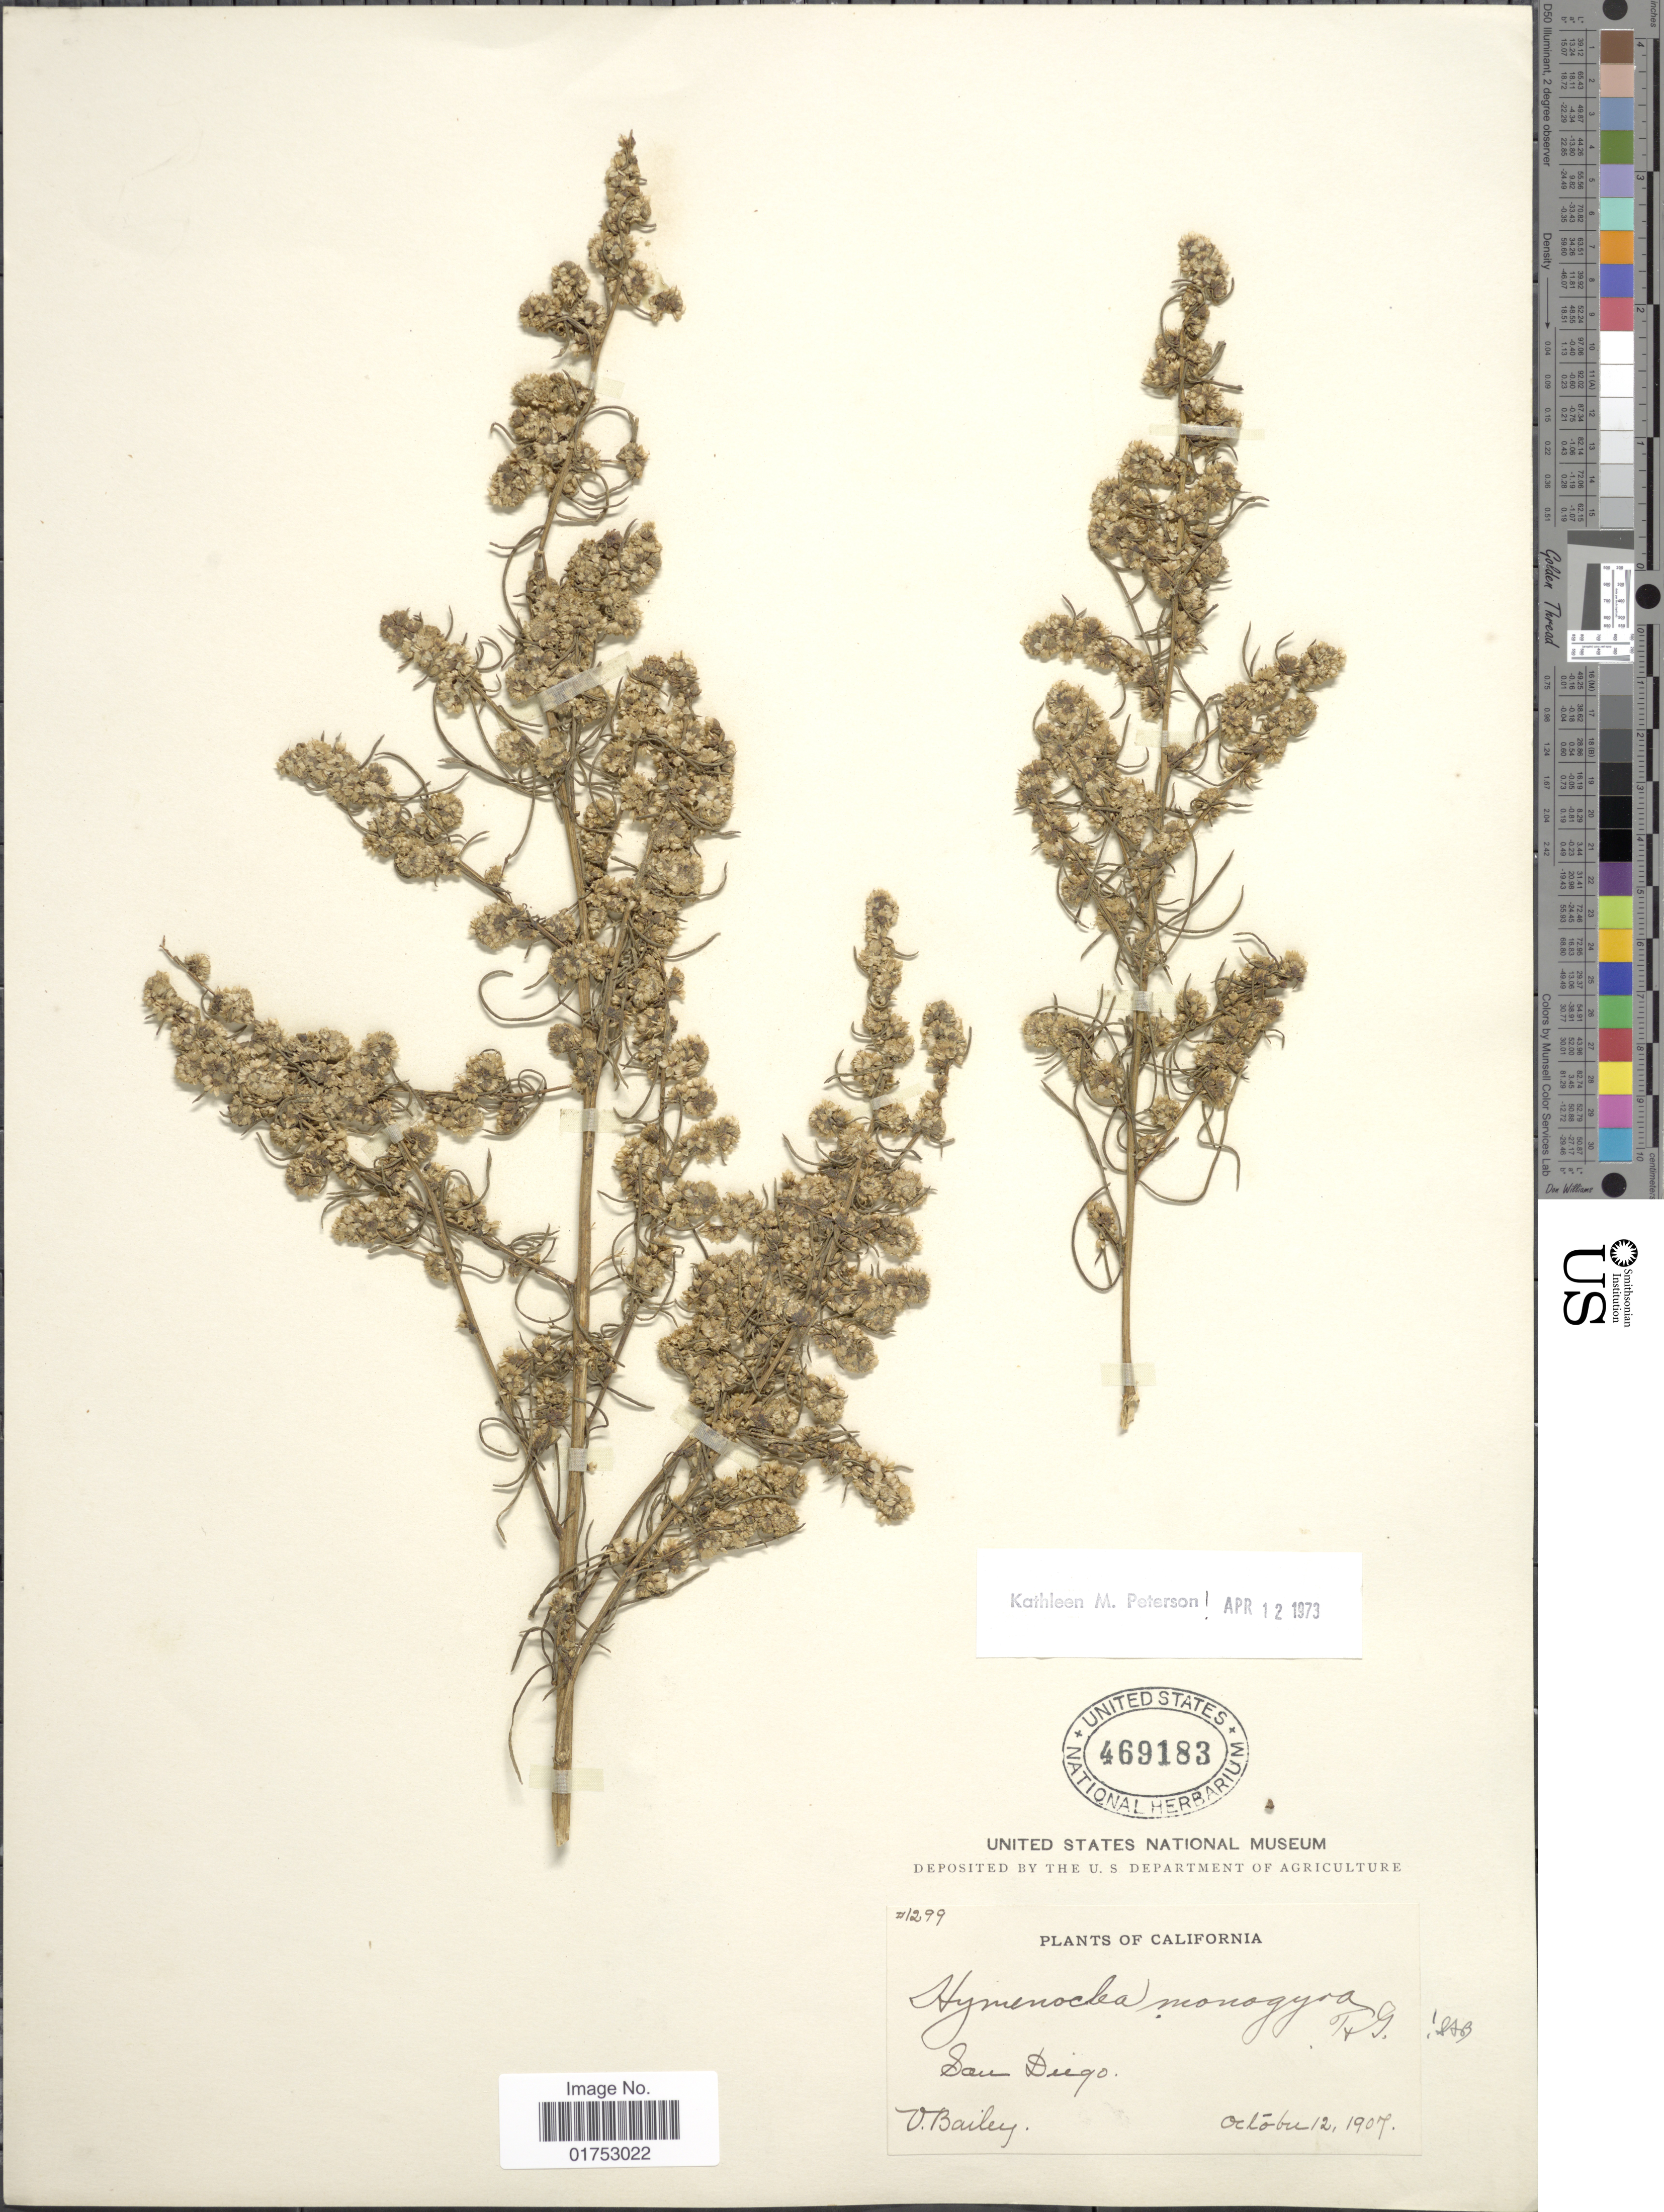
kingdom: Plantae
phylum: Tracheophyta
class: Magnoliopsida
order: Asterales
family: Asteraceae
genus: Hymenoclea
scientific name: Hymenoclea monogyra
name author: Torr. & A. Gray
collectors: V. L. Bailey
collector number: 1299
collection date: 1907-10-12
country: United States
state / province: California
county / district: San Diego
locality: San Diego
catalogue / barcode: US 469183